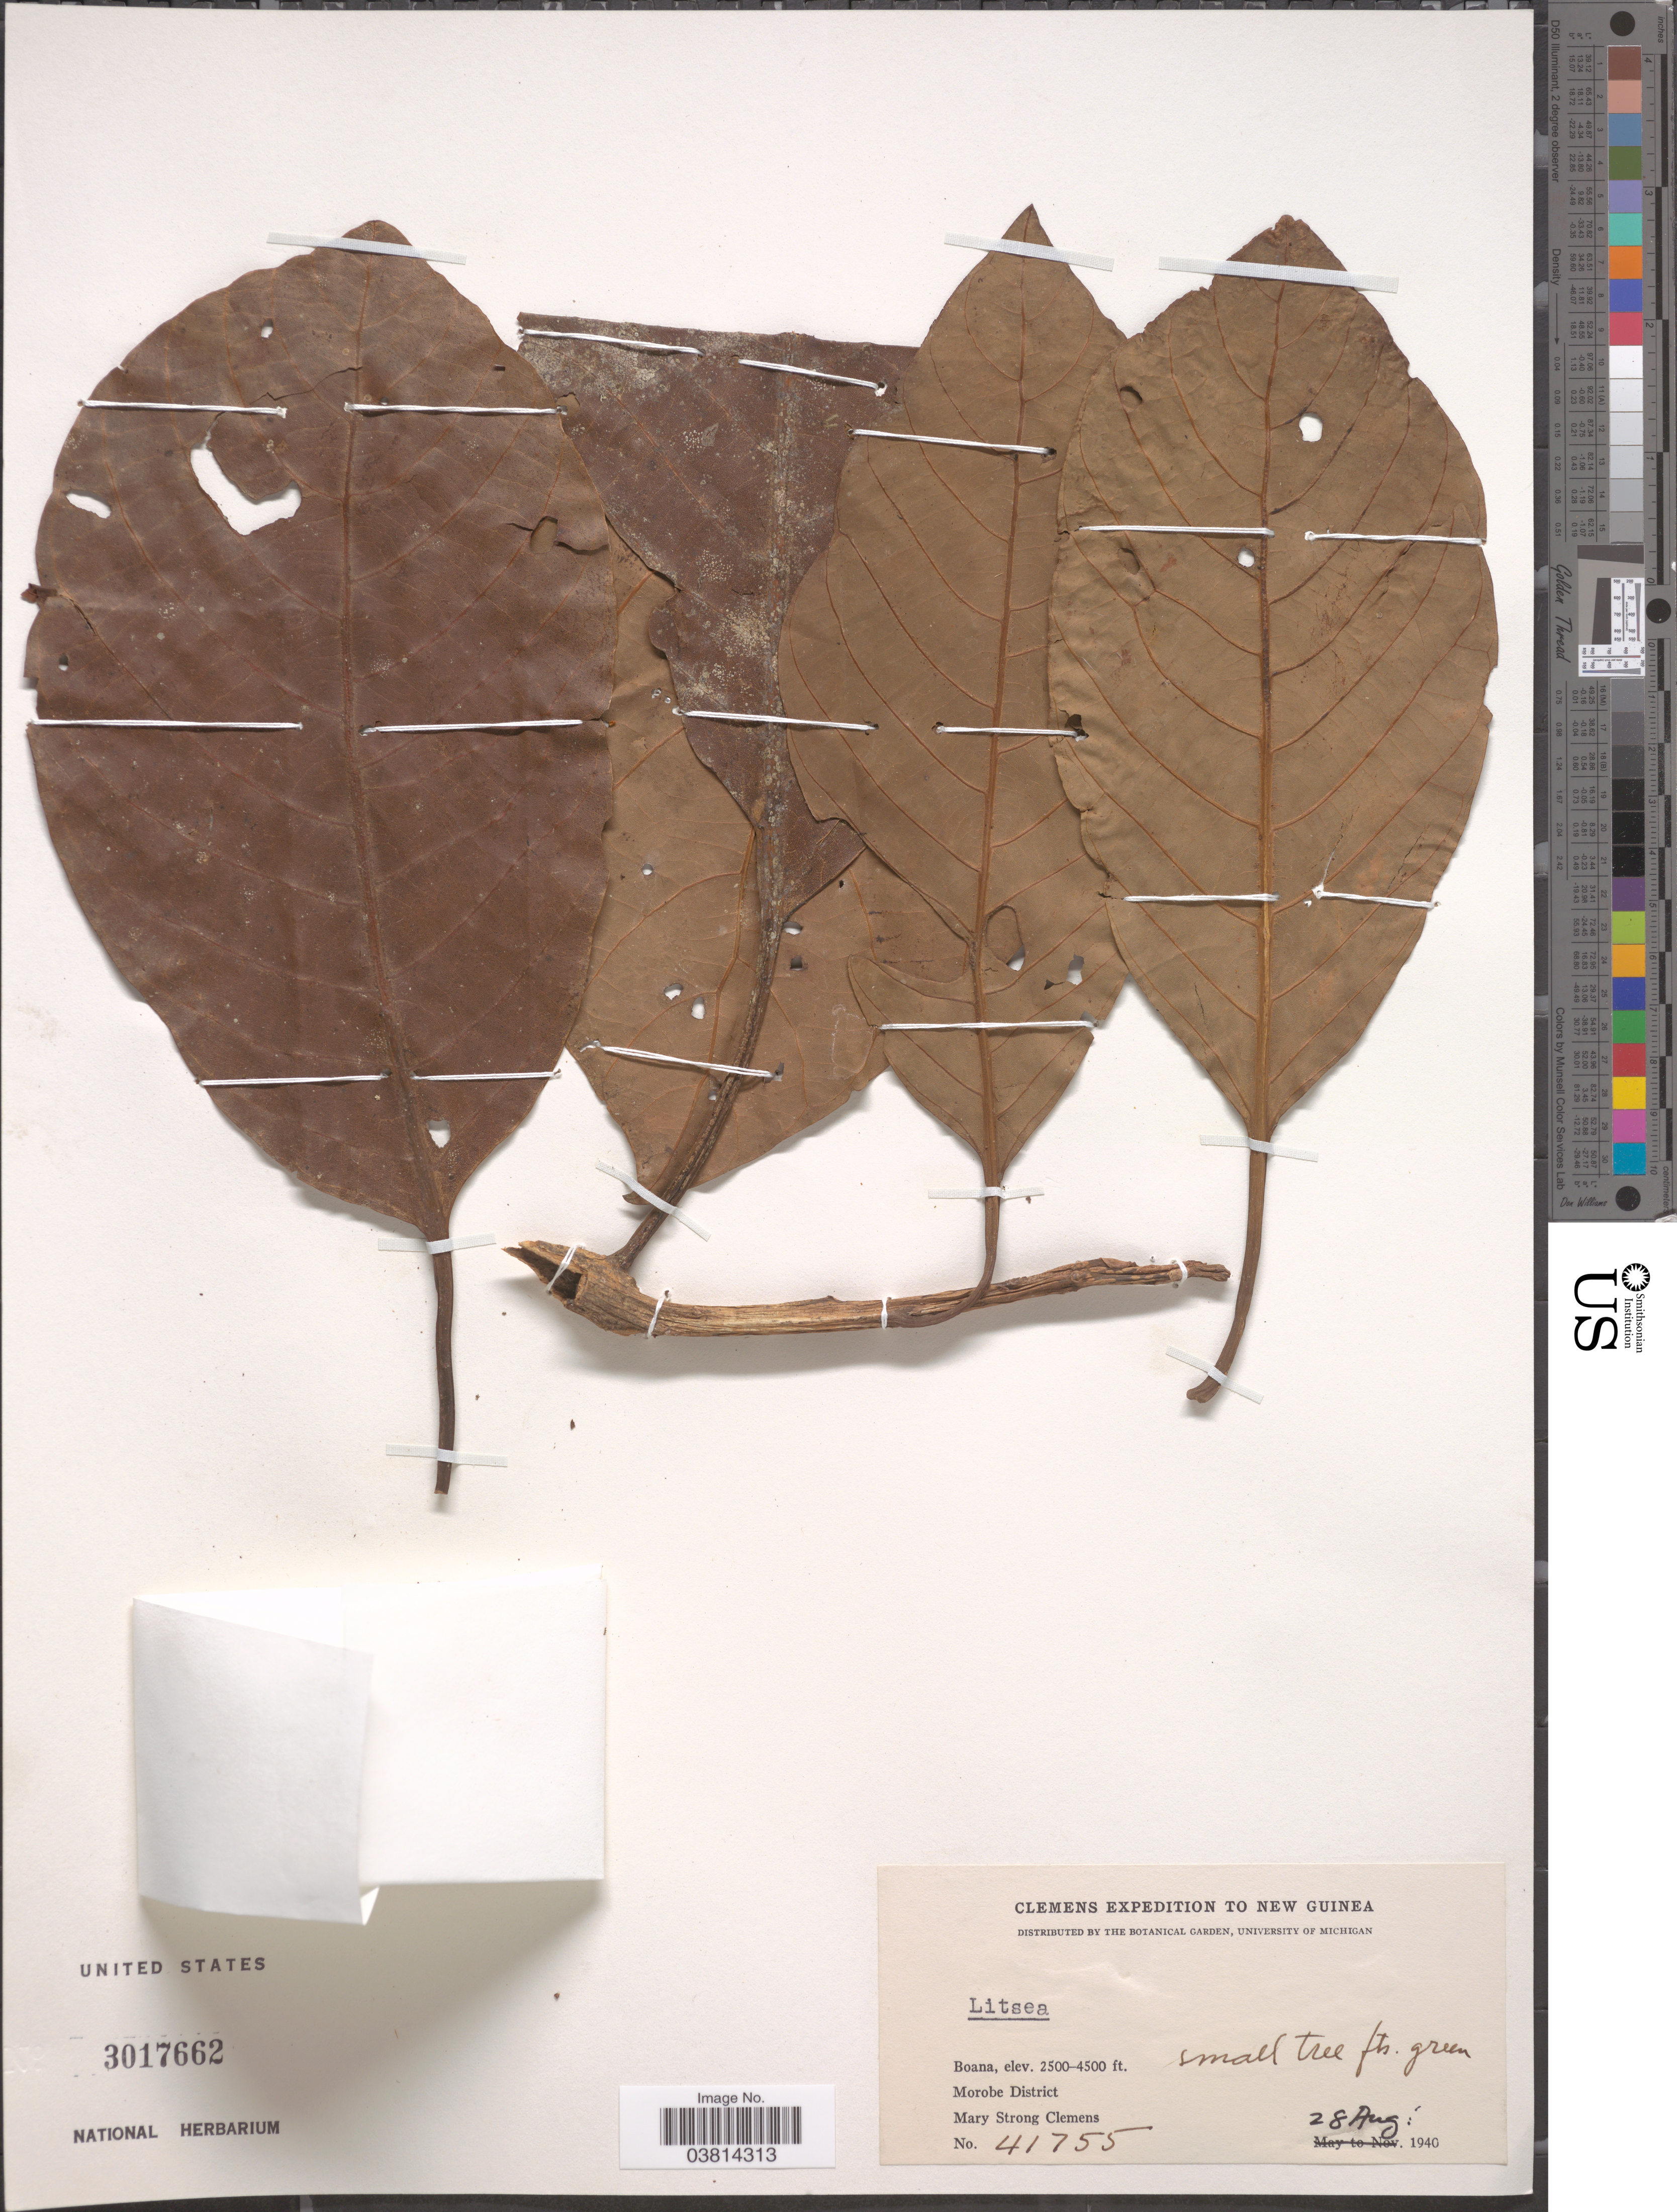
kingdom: Plantae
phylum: Tracheophyta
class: Magnoliopsida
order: Laurales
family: Lauraceae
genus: Litsea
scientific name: Litsea sp.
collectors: M. S. Clemens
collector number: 41755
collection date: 1940-08-28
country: Papua New Guinea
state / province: Morobe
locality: New Guinea. Boana. Morobe District.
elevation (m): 762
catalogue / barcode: US 3017662